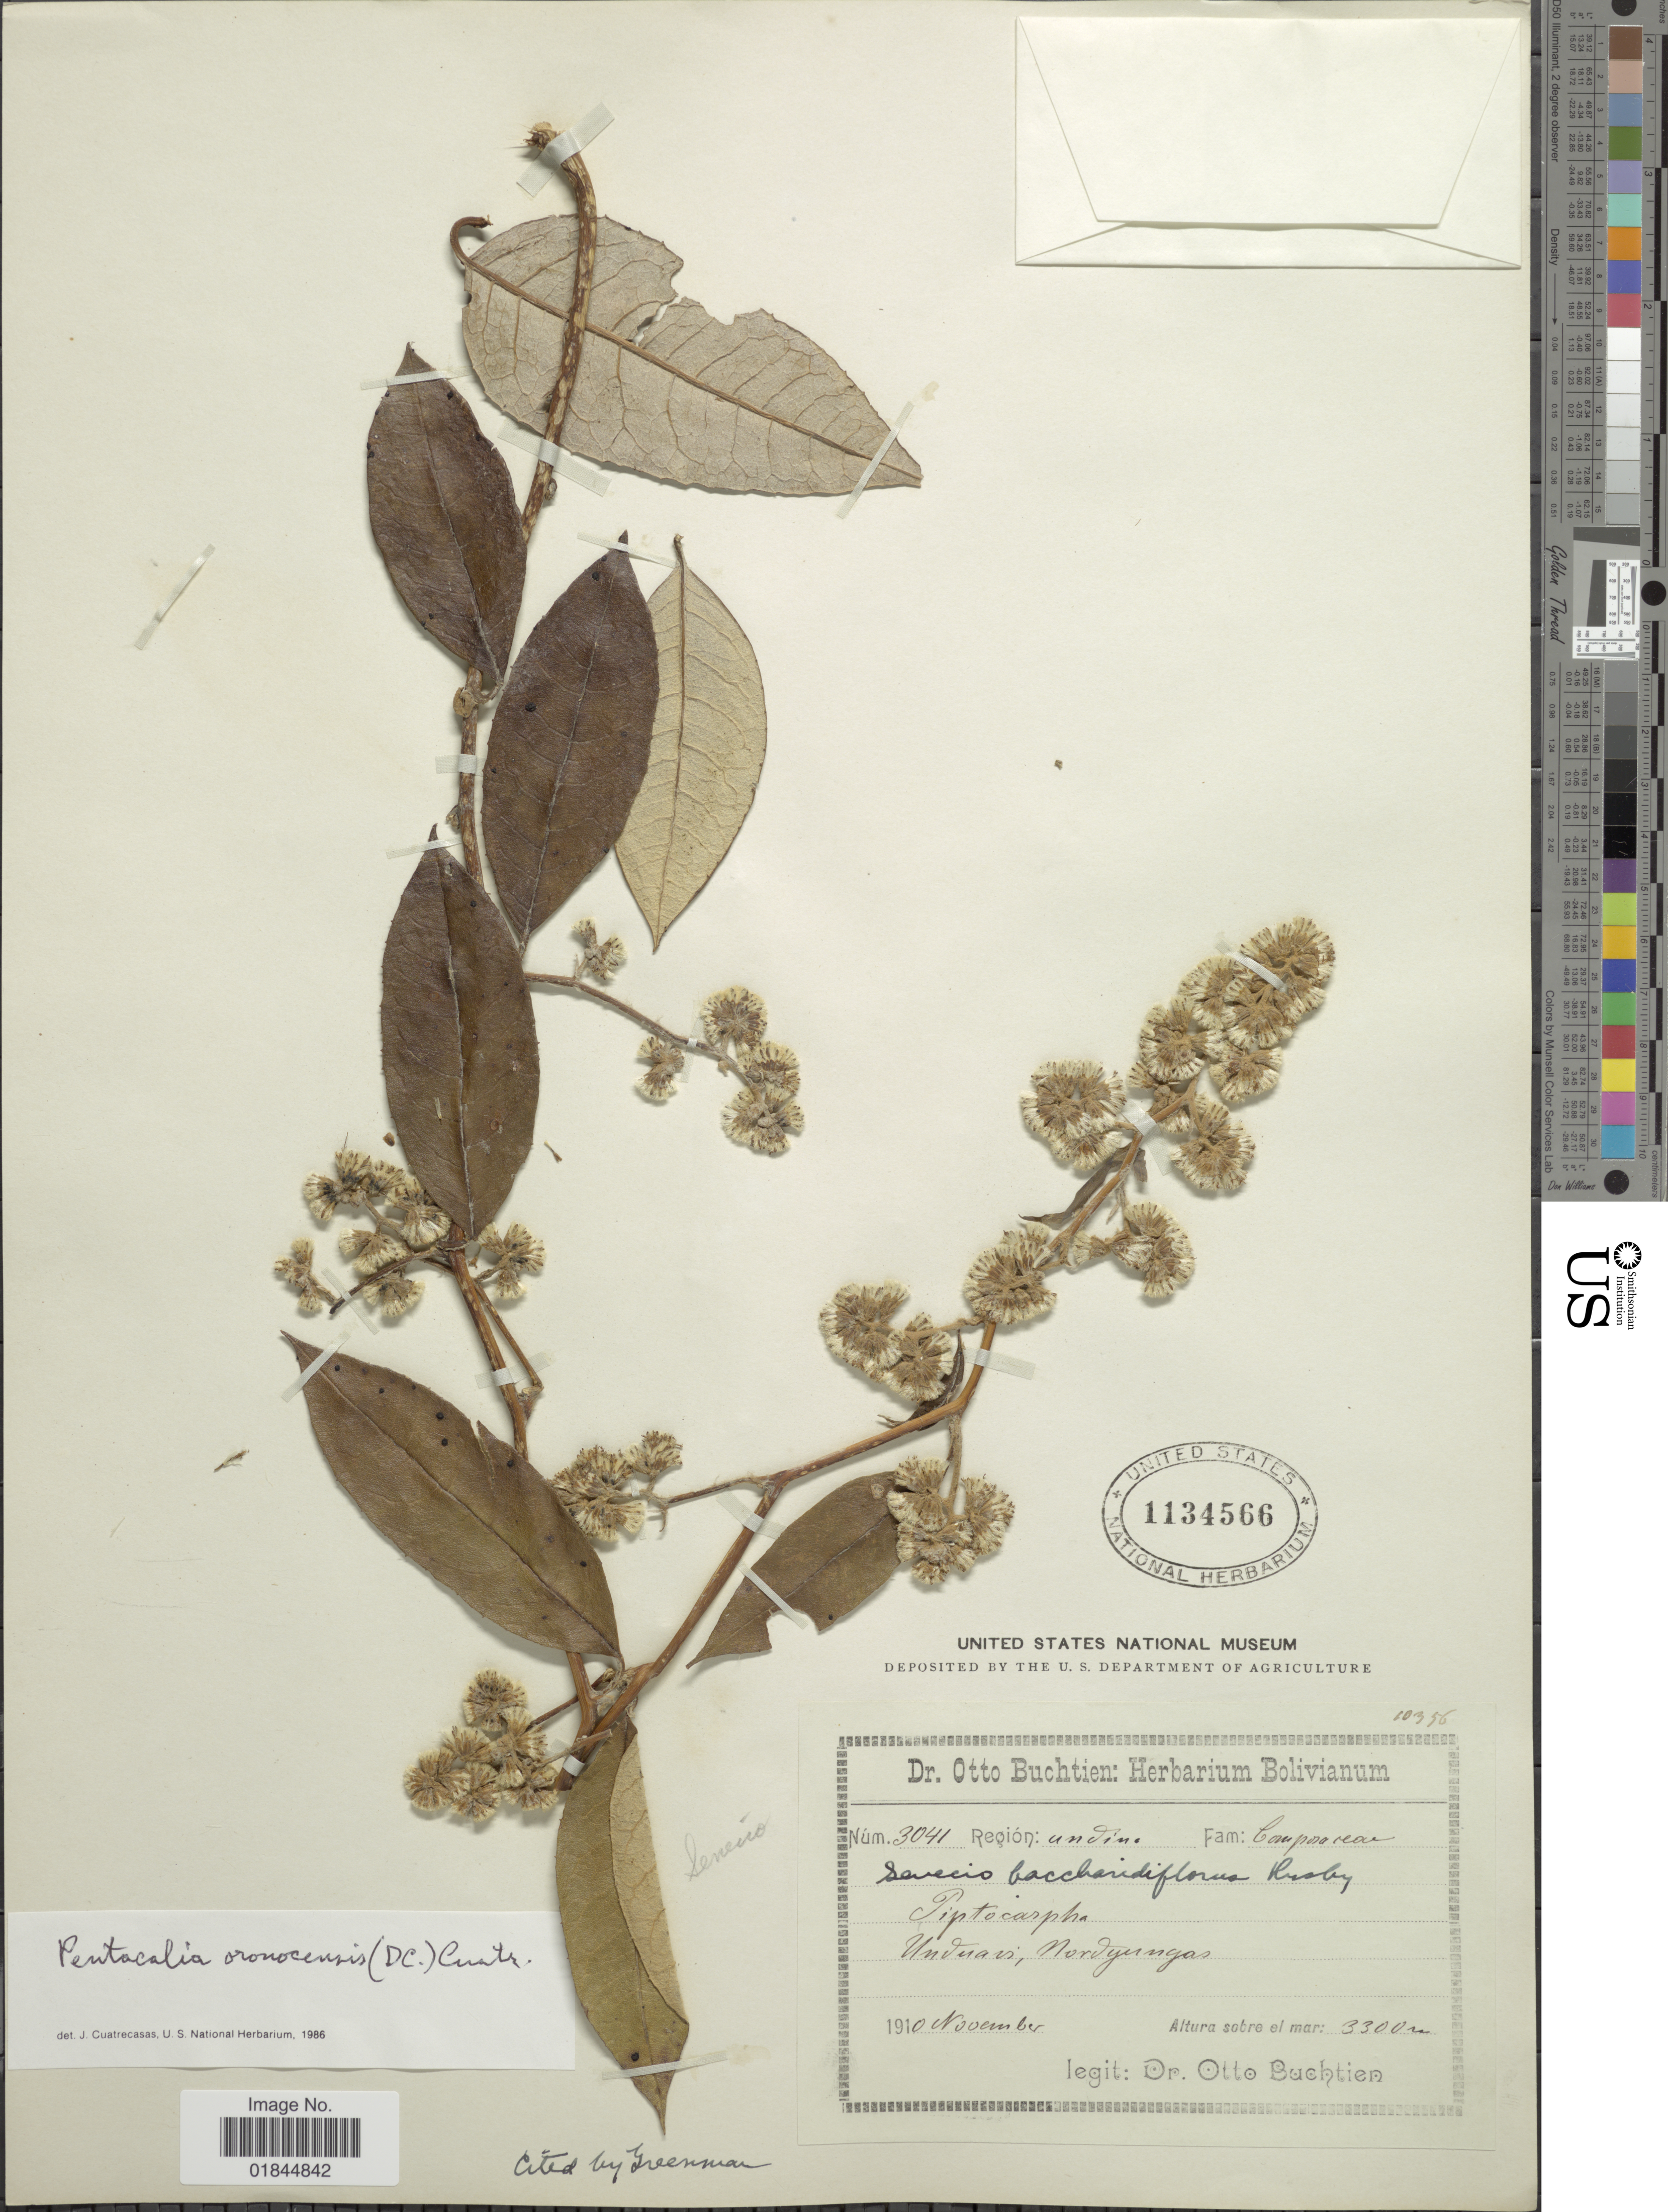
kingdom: Plantae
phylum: Tracheophyta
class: Magnoliopsida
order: Asterales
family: Asteraceae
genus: Pentacalia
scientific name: Pentacalia oronocensis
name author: (DC.) Cuatrec.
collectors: O. Buchtien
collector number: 3041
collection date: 1910-11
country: Bolivia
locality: Unduavi, Nordyungas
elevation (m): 3300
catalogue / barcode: US 1134566